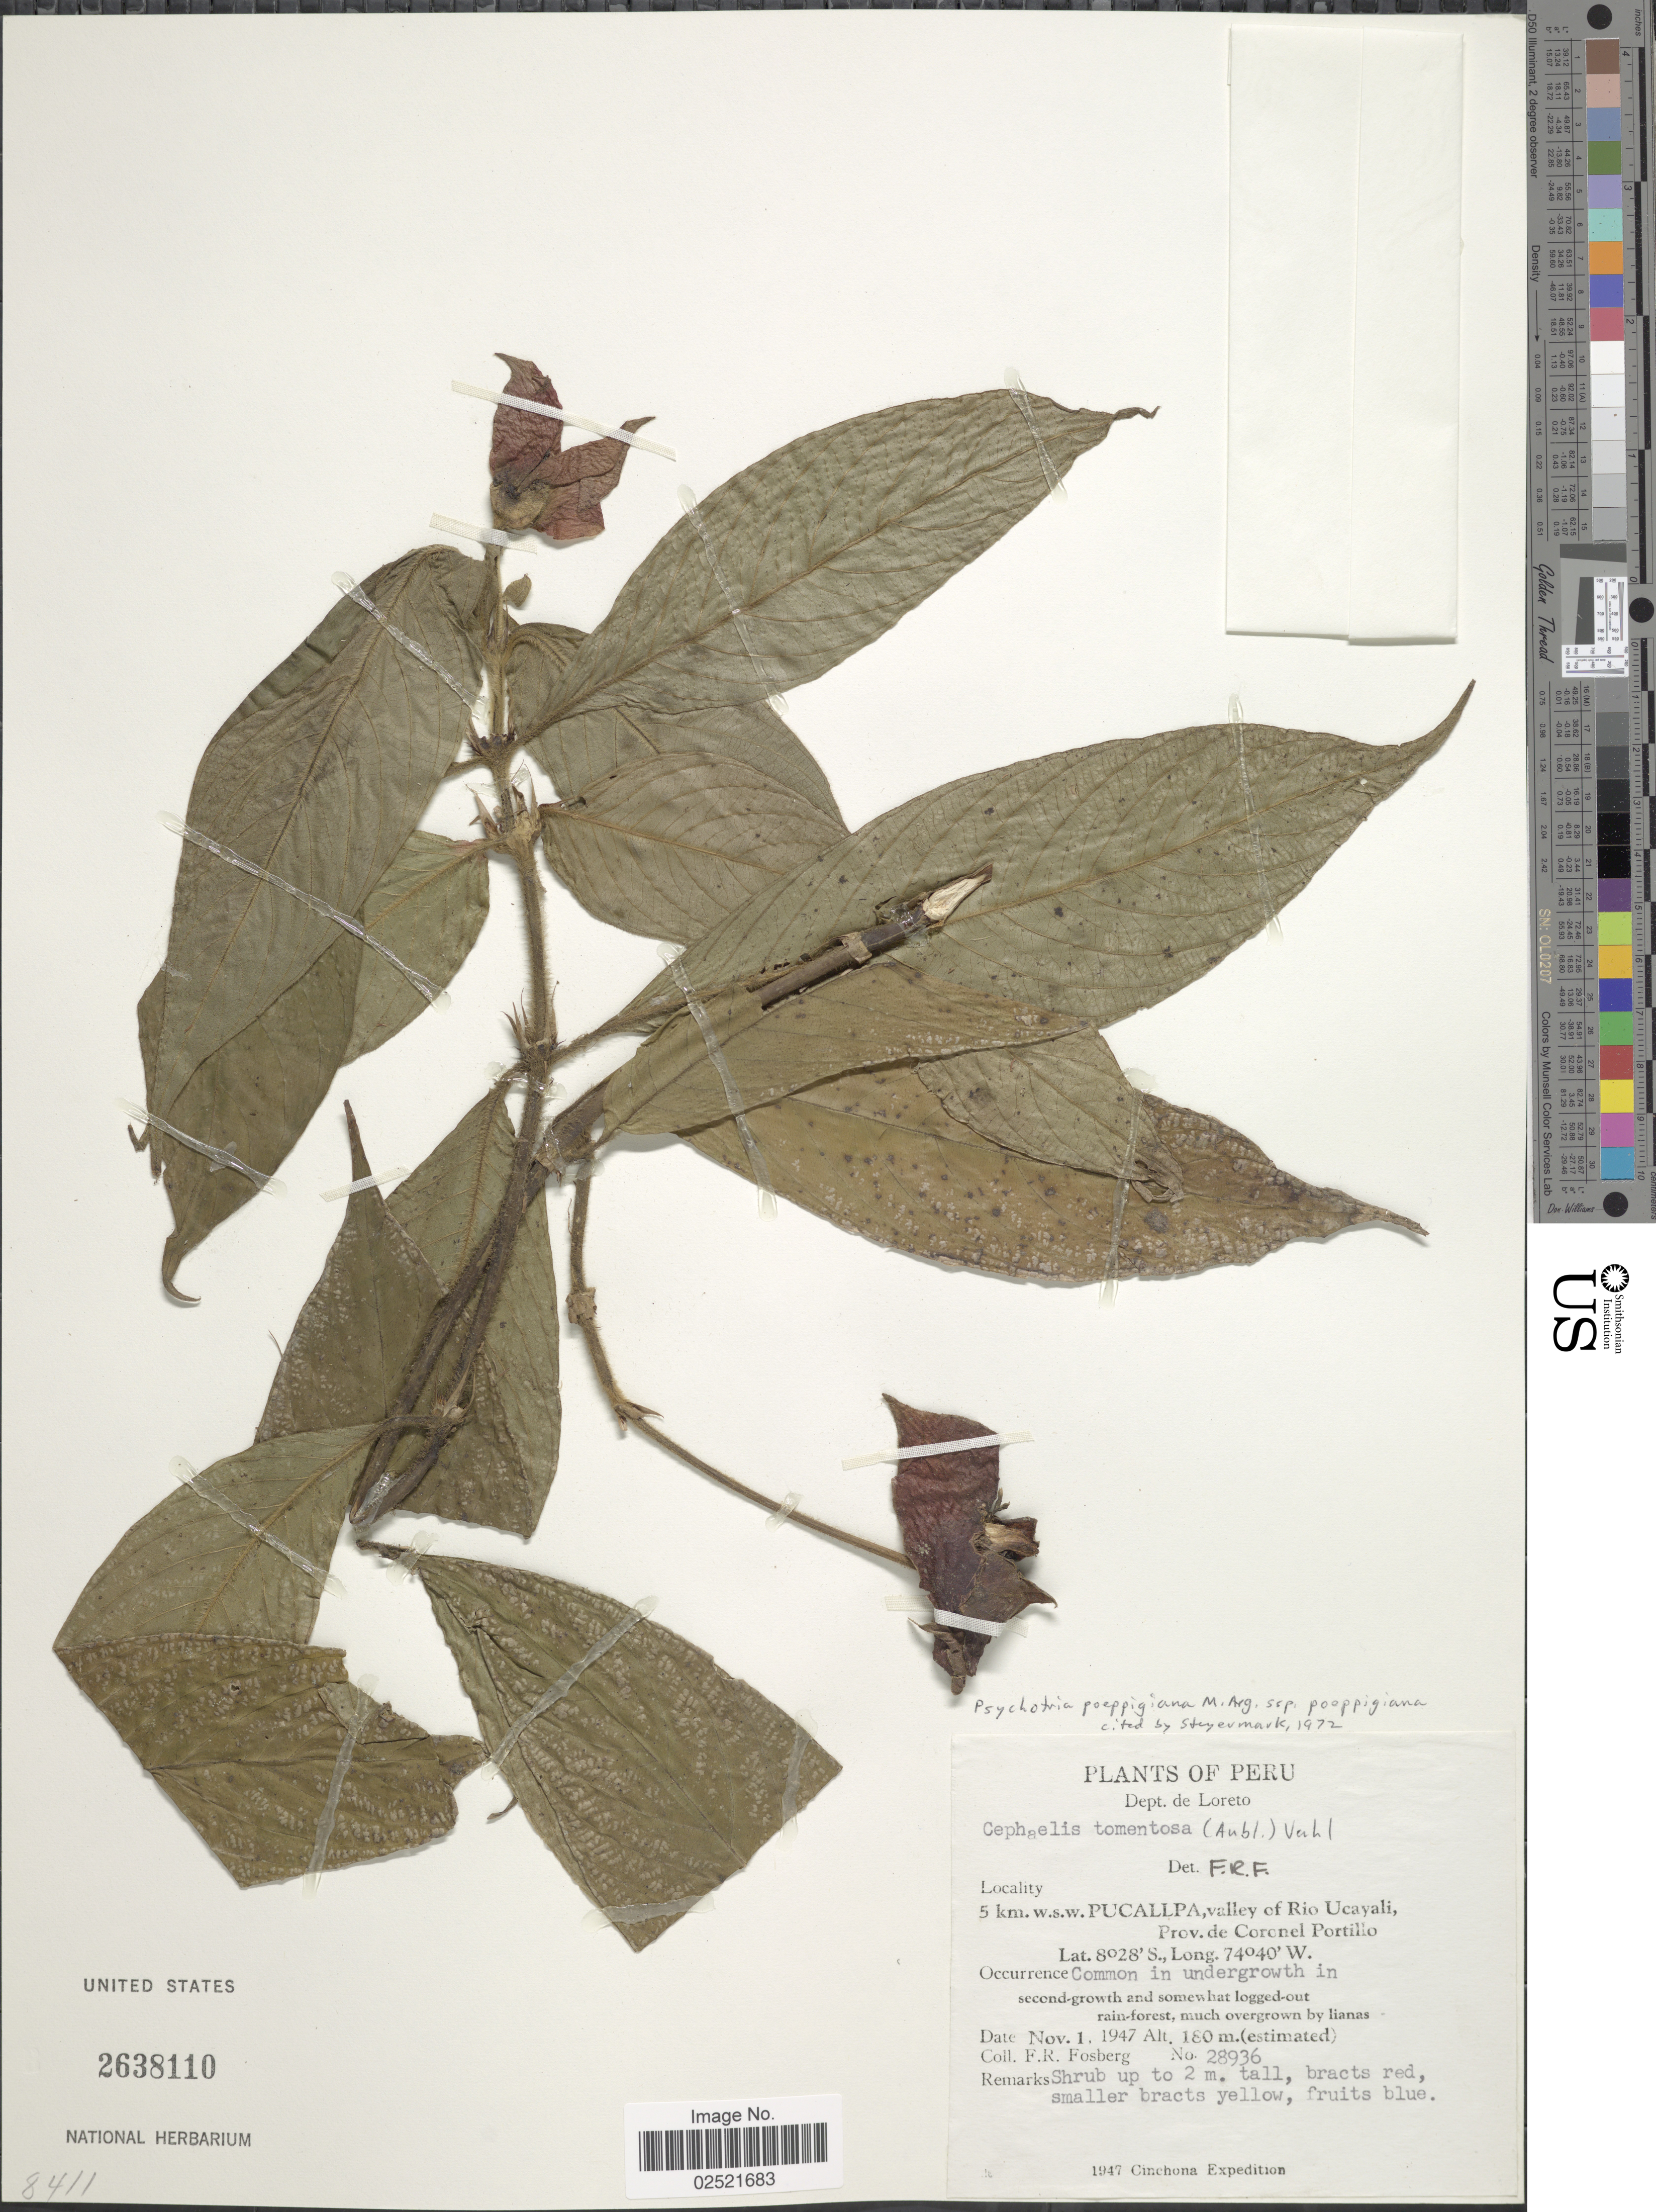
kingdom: Plantae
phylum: Tracheophyta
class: Magnoliopsida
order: Gentianales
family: Rubiaceae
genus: Psychotria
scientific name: Psychotria poeppigiana subsp. poeppigiana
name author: Müll. Arg.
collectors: F. R. Fosberg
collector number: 28936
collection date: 1947-11-01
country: Peru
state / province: Ucayali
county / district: Coronel Portillo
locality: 5 km WSW of Pucallpa, valley of Rio Ucayali.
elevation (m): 180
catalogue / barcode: US 2638110